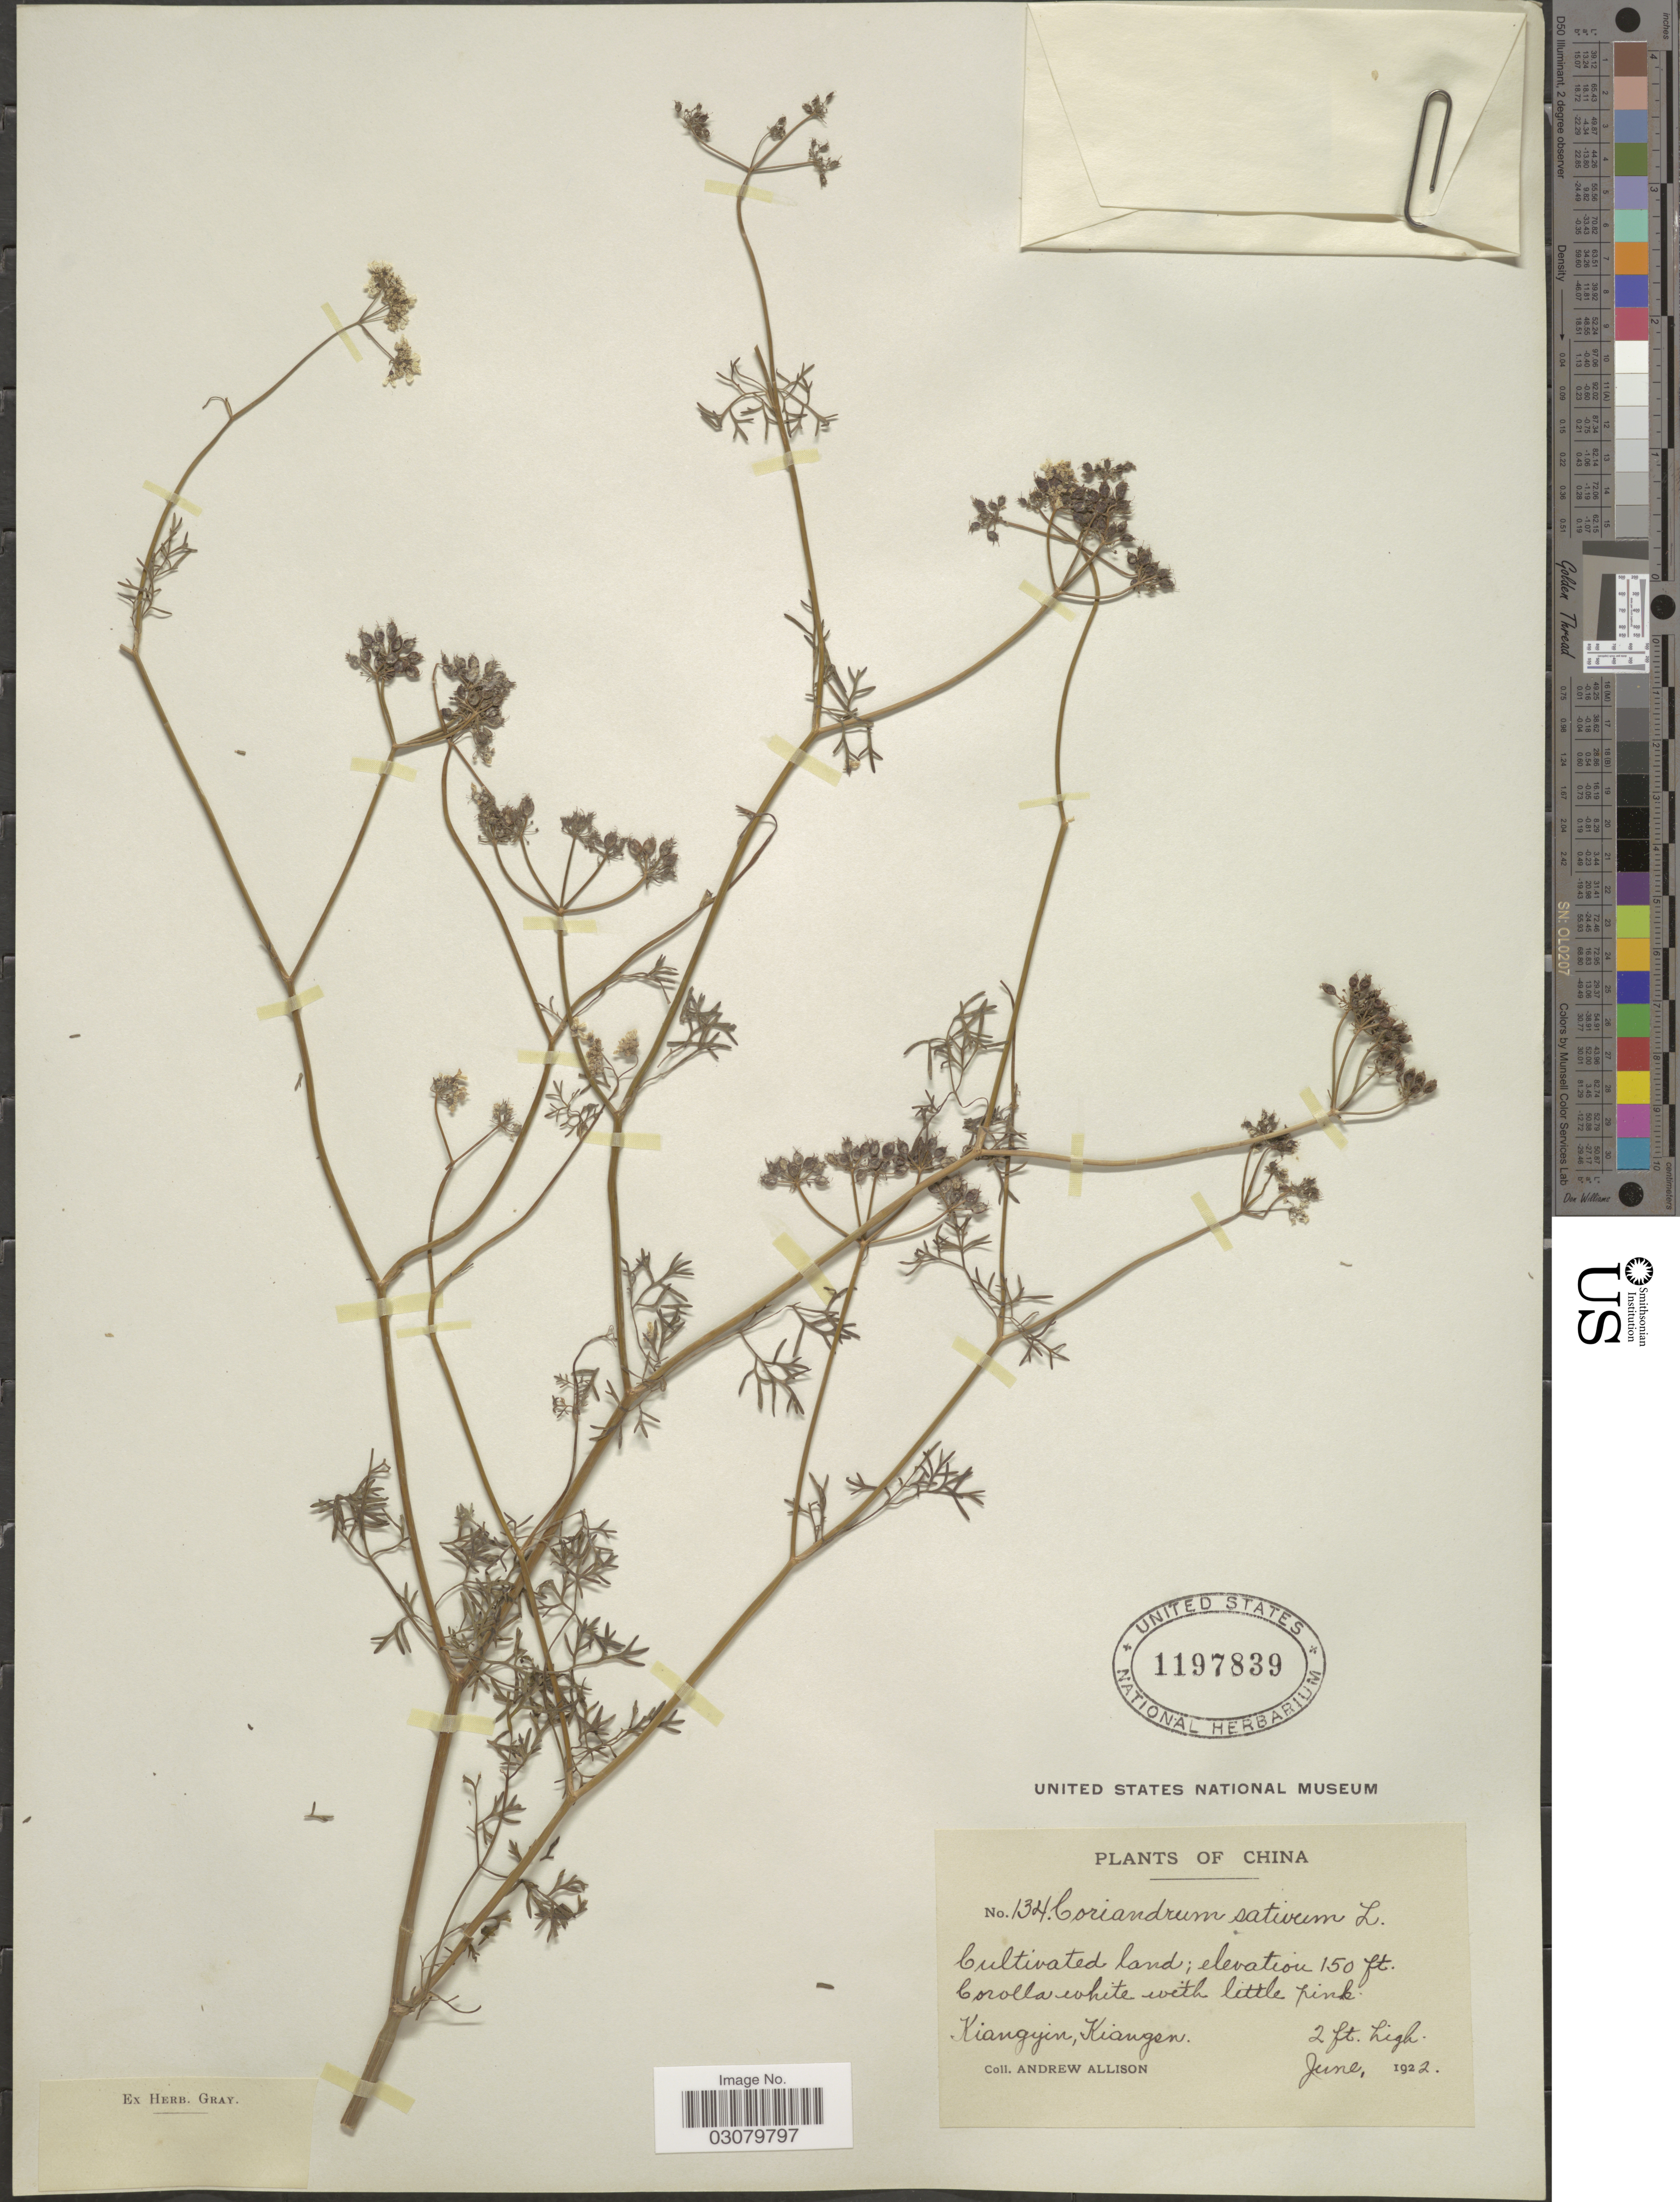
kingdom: Plantae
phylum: Tracheophyta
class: Magnoliopsida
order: Apiales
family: Apiaceae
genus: Coriandrum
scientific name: Coriandrum sativum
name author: L.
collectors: A. Allison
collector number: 134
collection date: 1922-06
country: China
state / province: Jiangsu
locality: Kiangyin, Kiangsu.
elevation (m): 46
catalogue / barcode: US 1197839